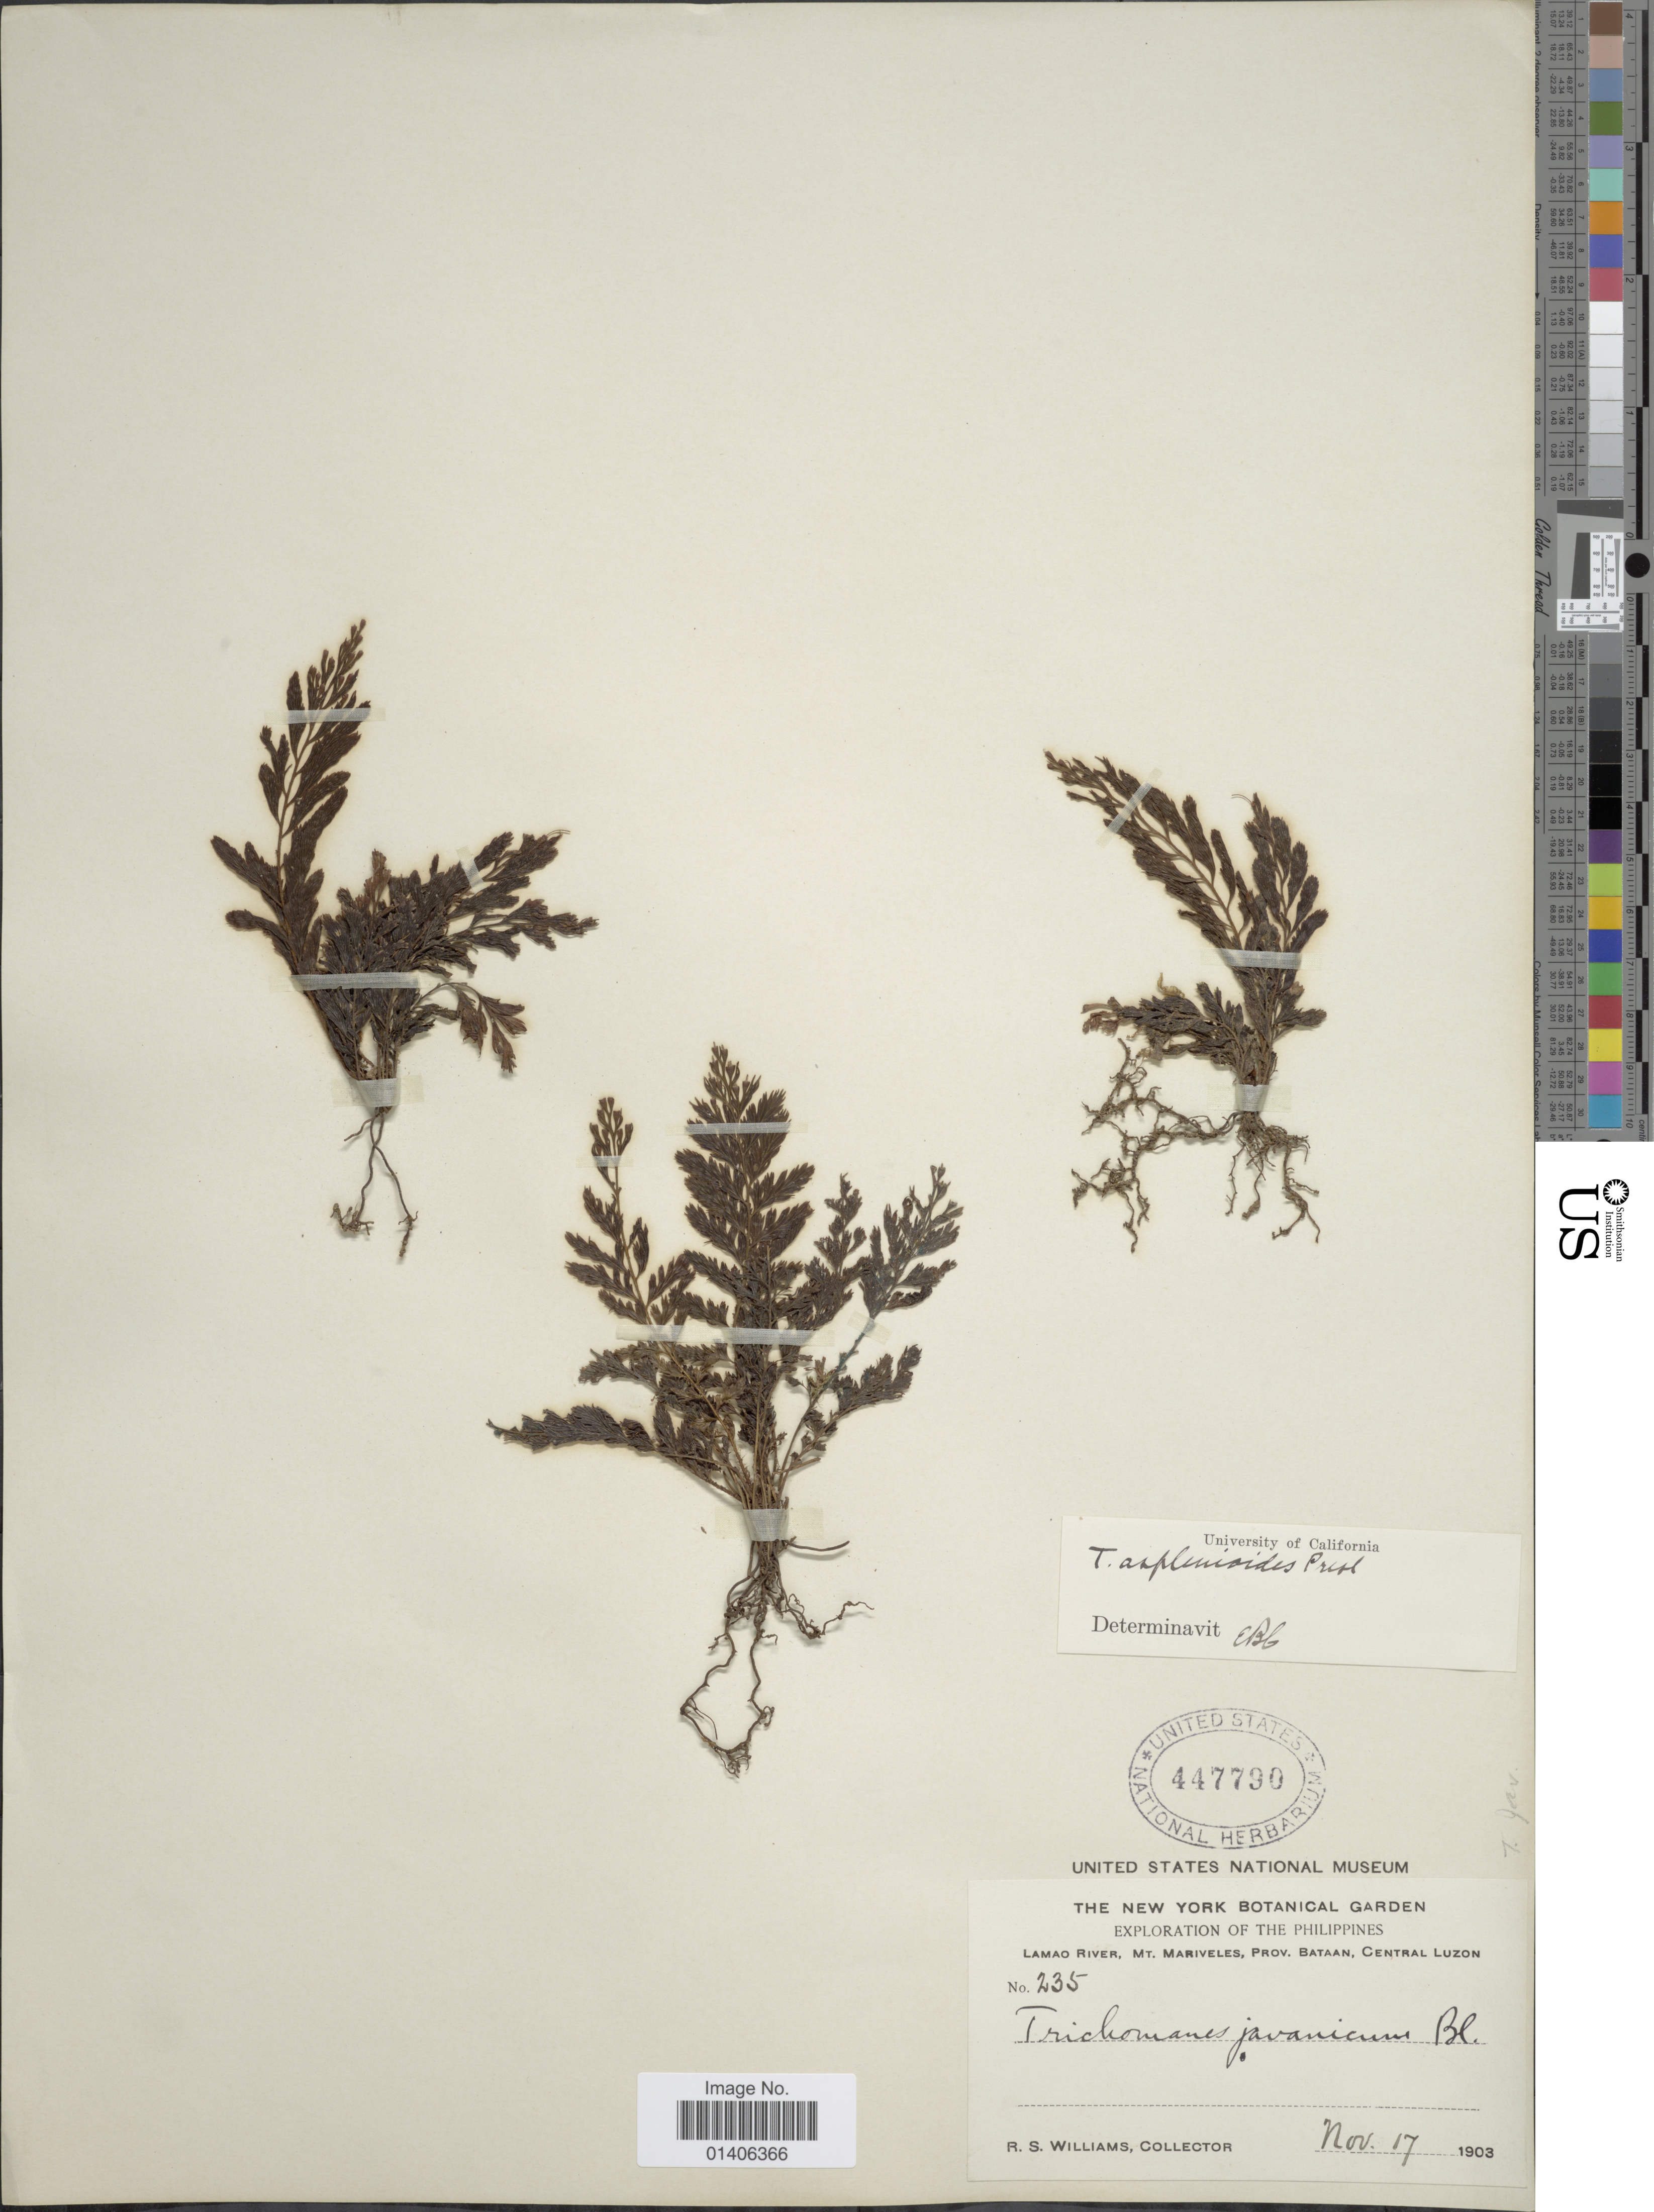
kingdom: Plantae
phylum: Tracheophyta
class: Polypodiopsida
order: Hymenophyllales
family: Hymenophyllaceae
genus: Cephalomanes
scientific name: Cephalomanes javanicum var. asplenoides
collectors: R. S. Williams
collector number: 235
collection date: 1903-11-17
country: Philippines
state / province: Central Luzon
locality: Lamao River, Mt Mariveles, Prov. Bataan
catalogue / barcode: US 447790